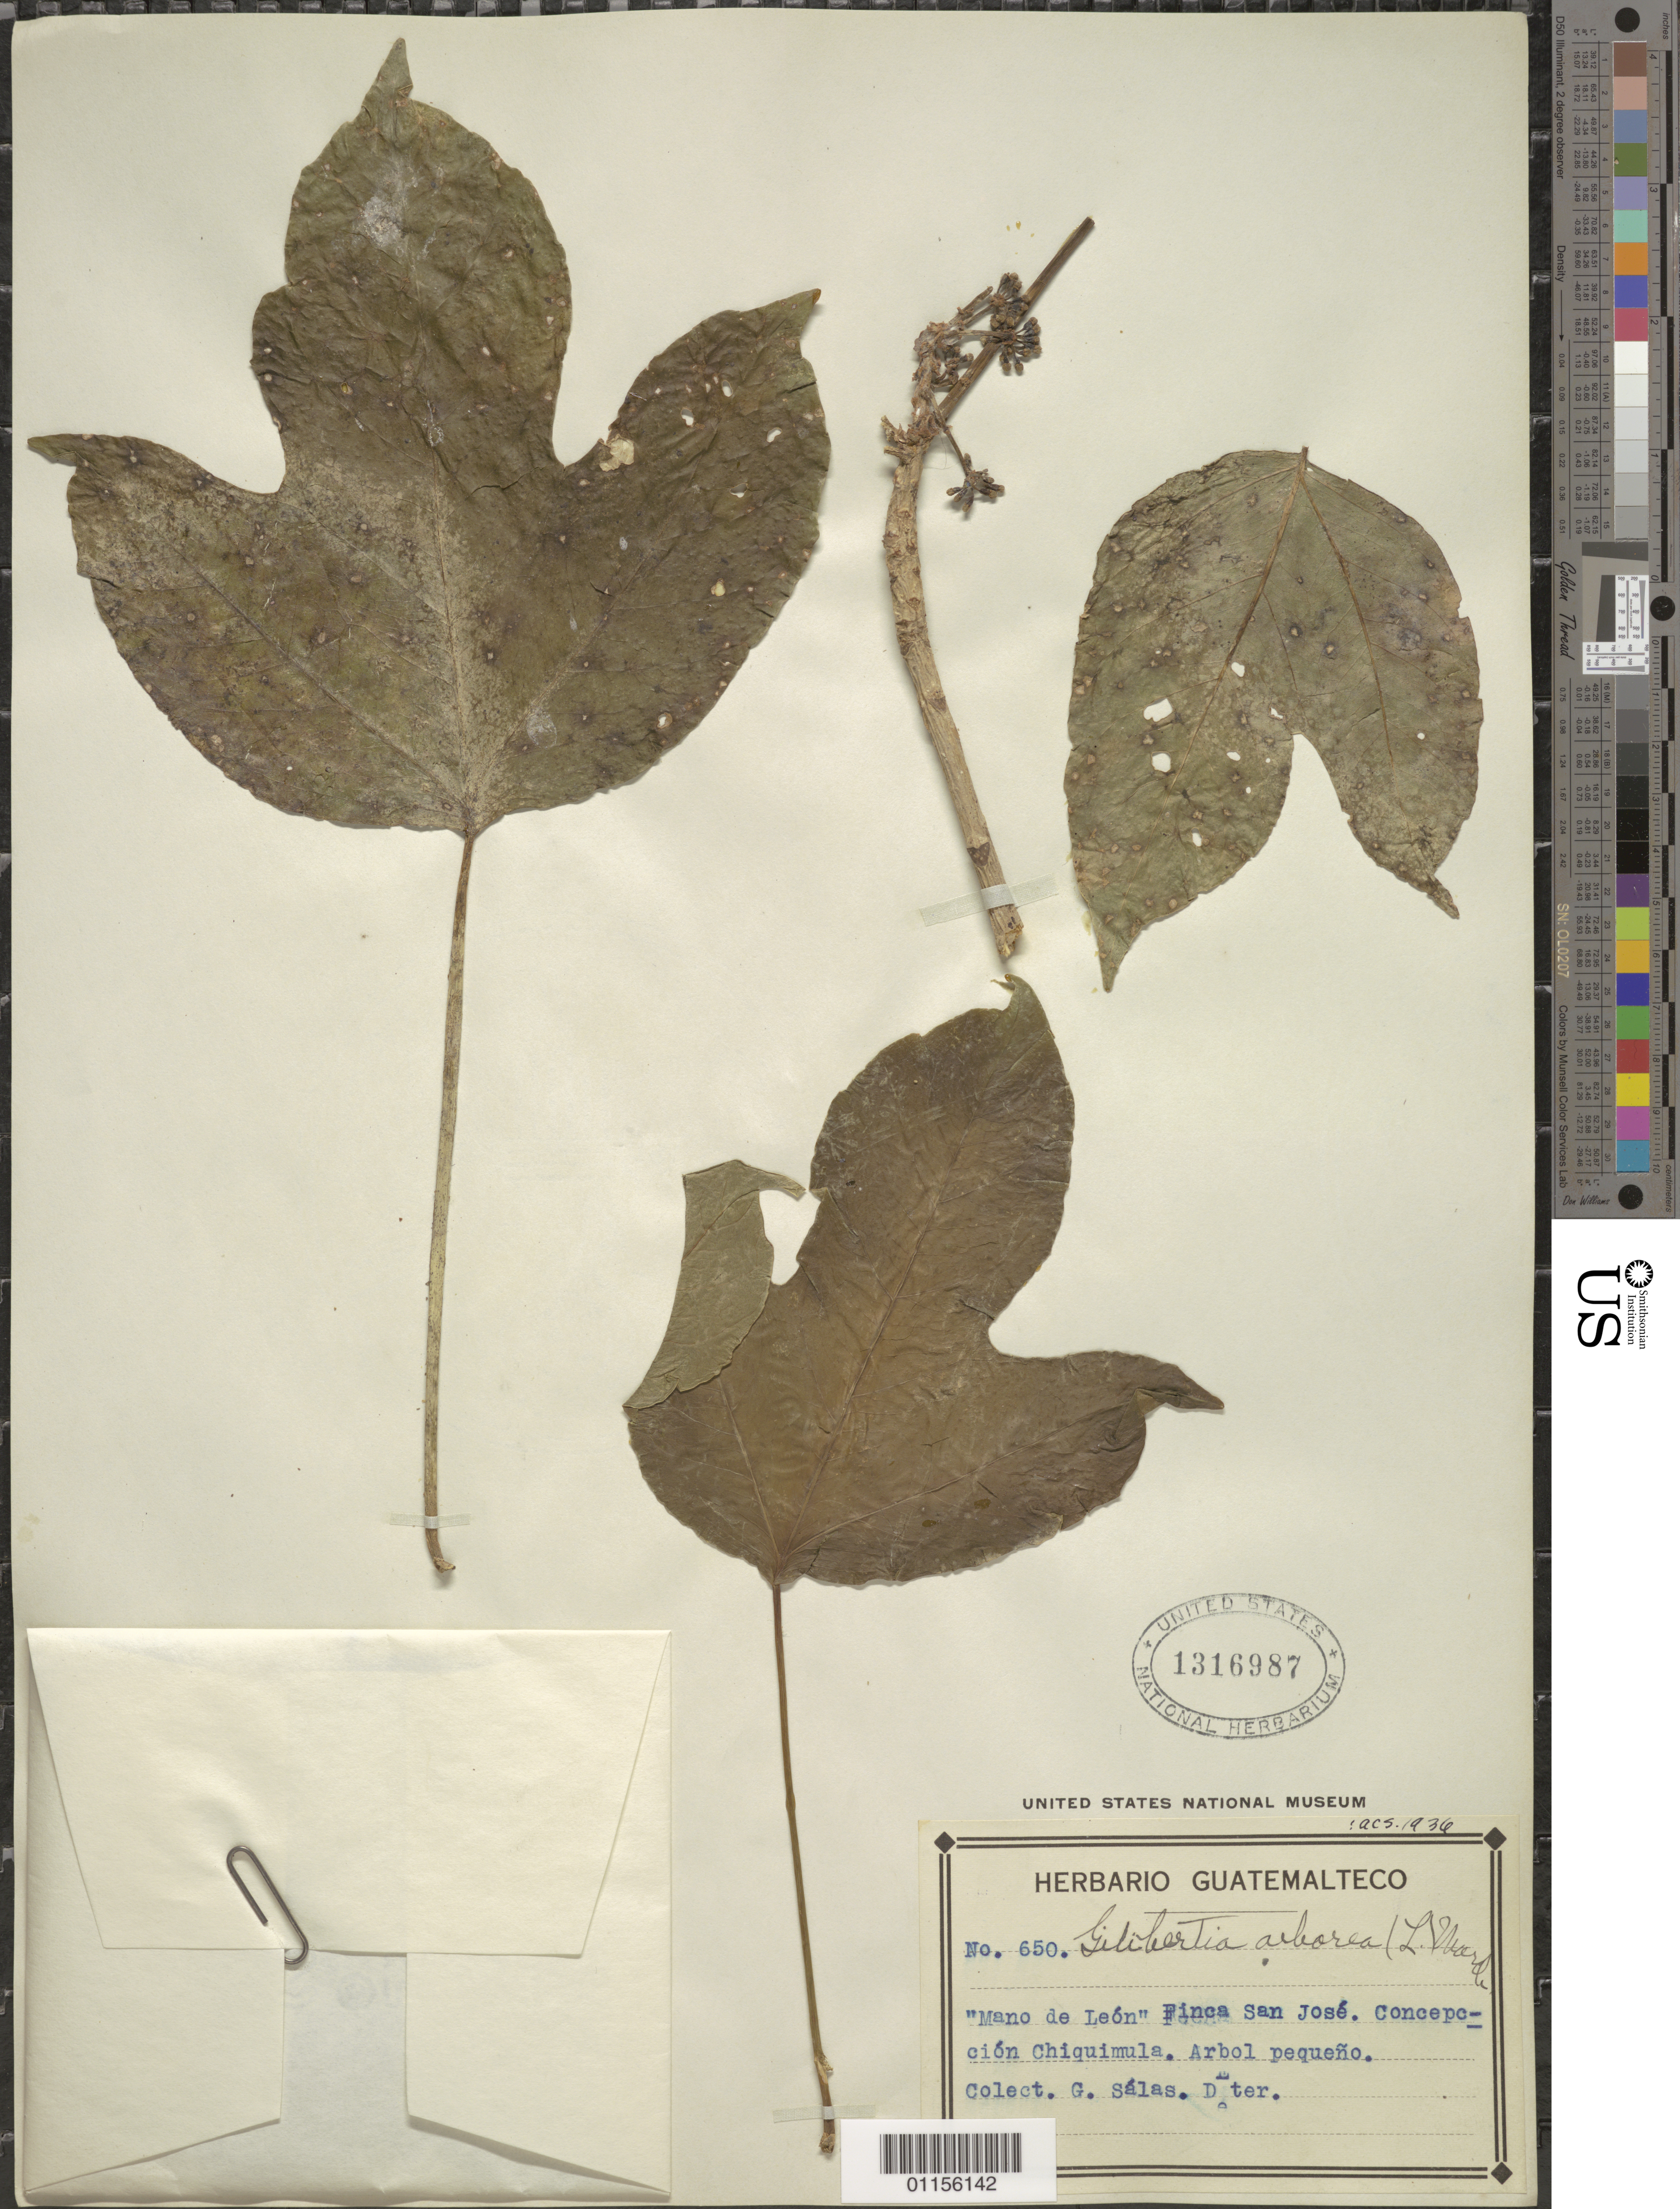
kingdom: Plantae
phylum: Tracheophyta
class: Magnoliopsida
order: Apiales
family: Araliaceae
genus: Dendropanax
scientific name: Dendropanax arboreus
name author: (L.) Decne. & Planch.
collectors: G. Salas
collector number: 650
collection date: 1933/1936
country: Guatemala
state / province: Chiquimula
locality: San Jose.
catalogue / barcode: US 1316987